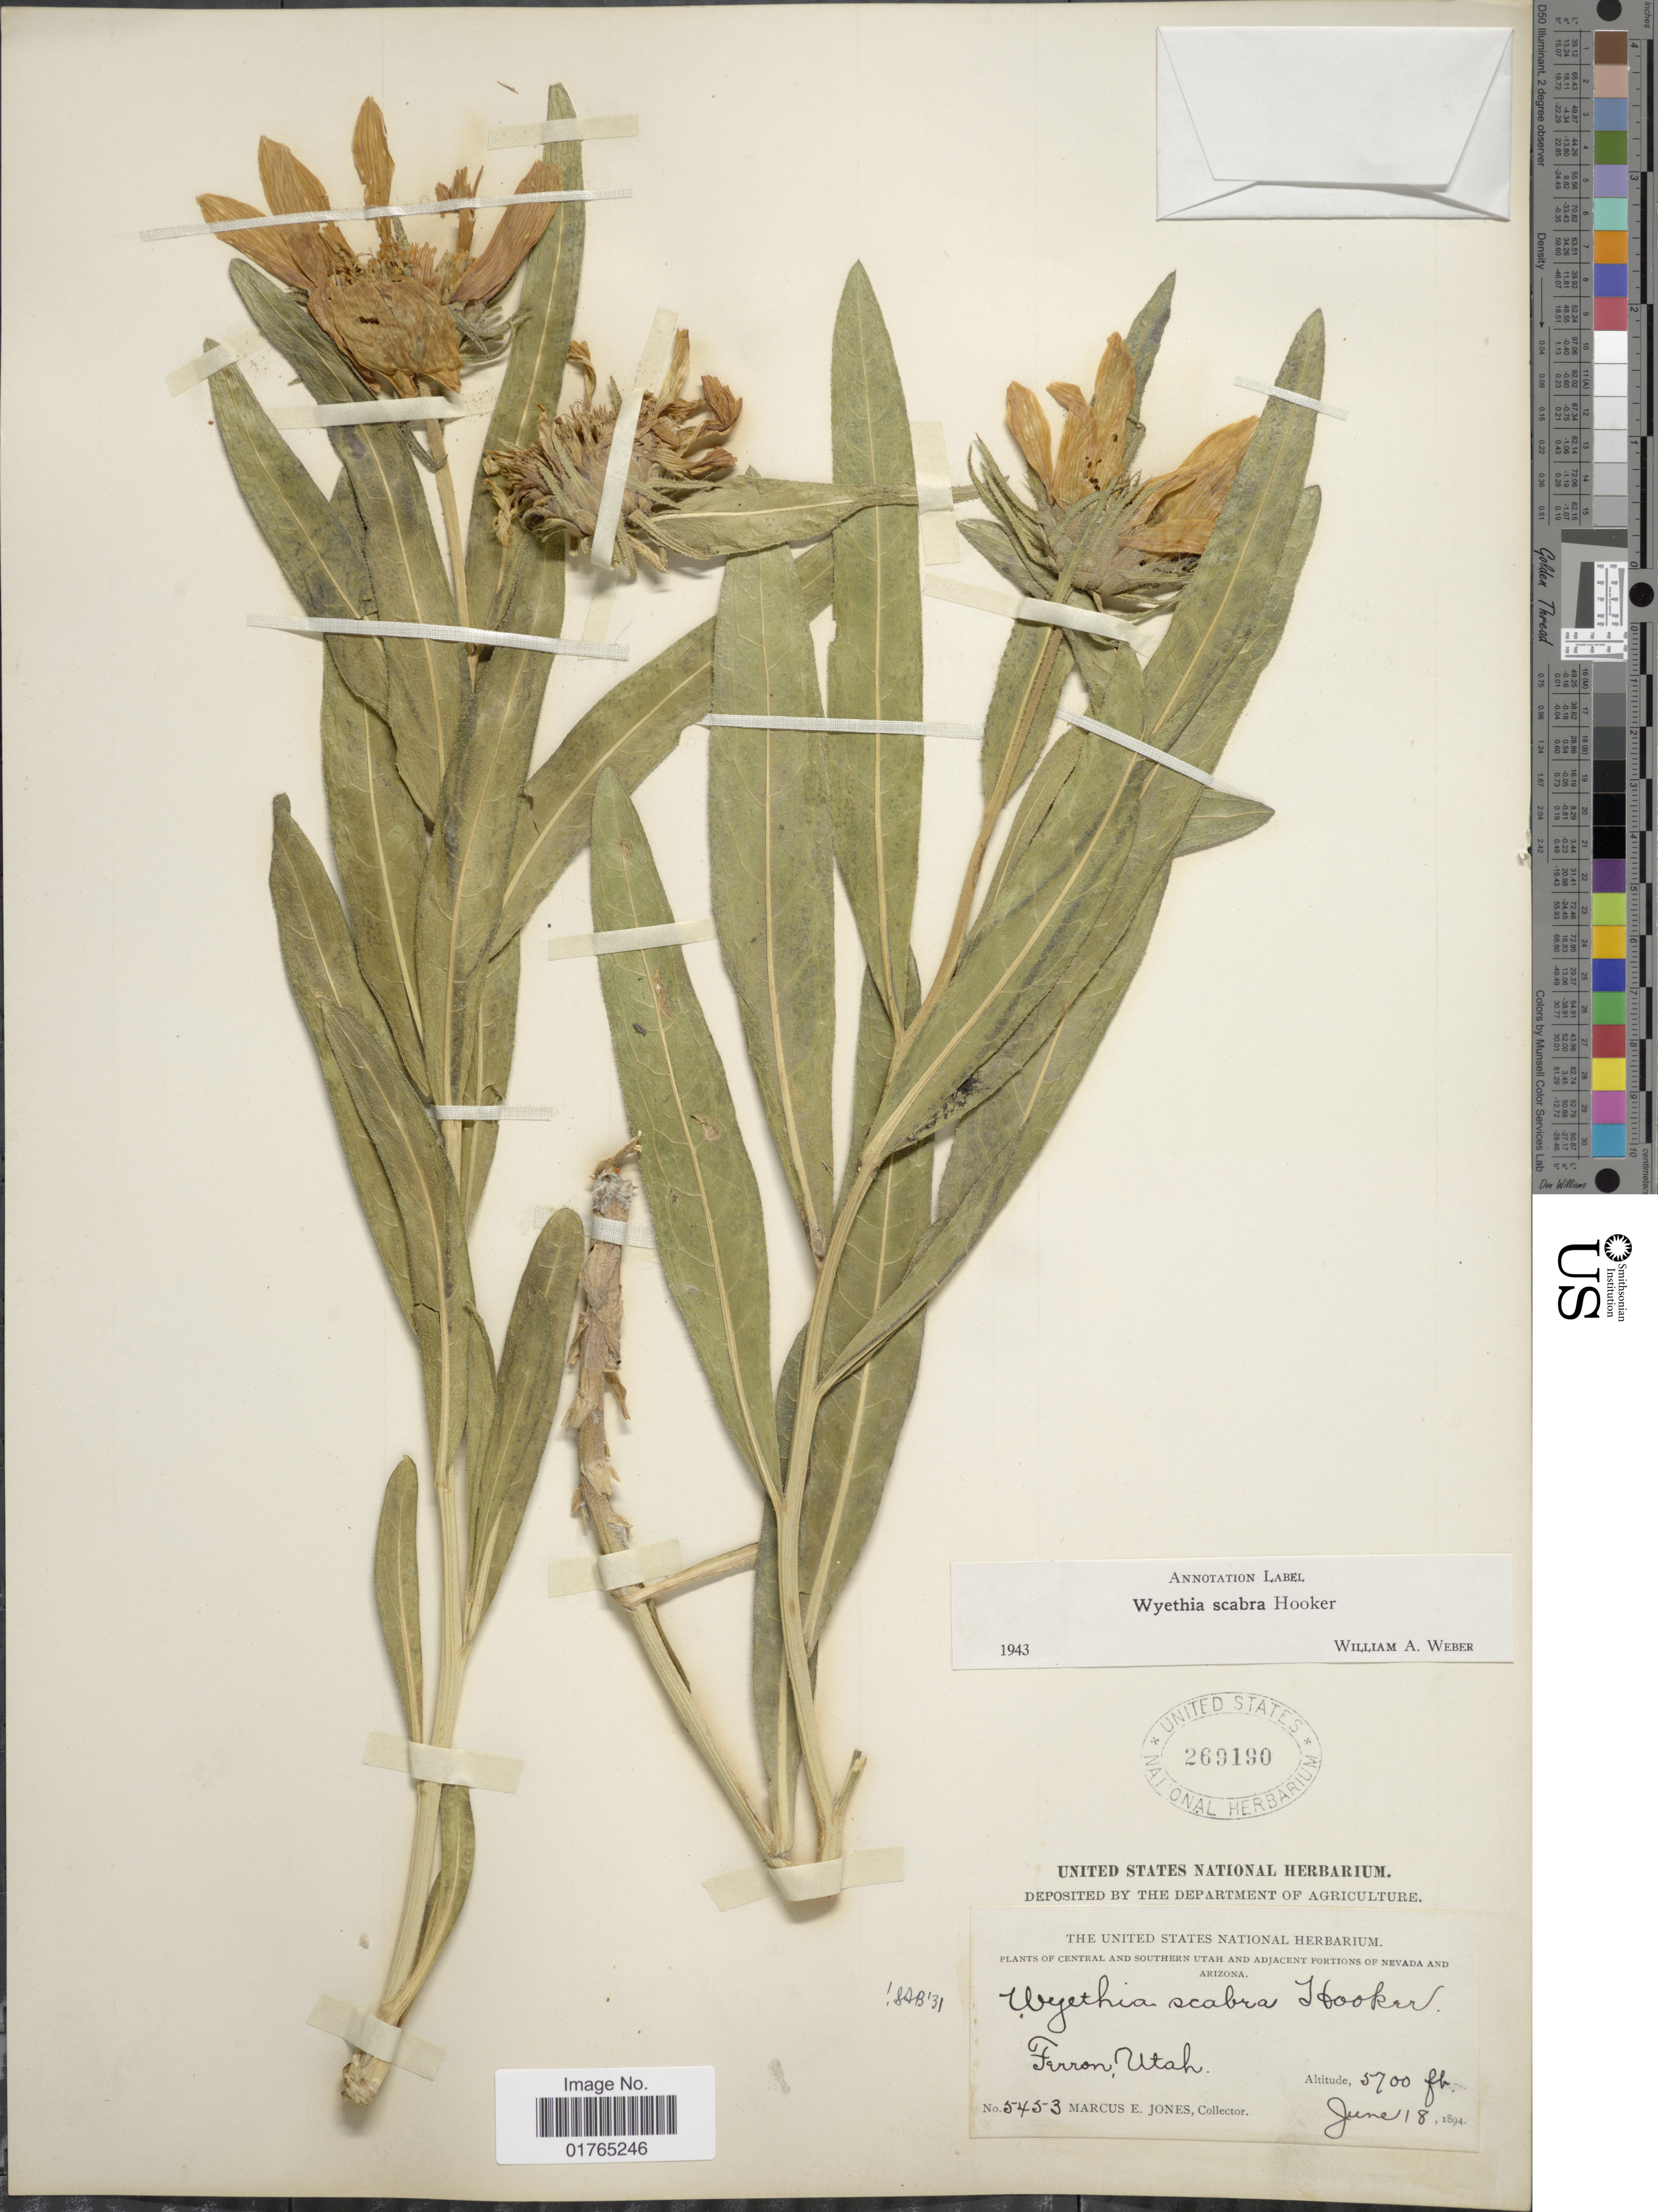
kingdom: Plantae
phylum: Tracheophyta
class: Magnoliopsida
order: Asterales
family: Asteraceae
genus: Wyethia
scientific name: Wyethia scabra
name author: Hook.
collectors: M. E. Jones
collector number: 5453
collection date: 1894-06-18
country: United States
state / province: Utah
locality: Central Utah, Ferron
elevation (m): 1737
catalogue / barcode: US 269190